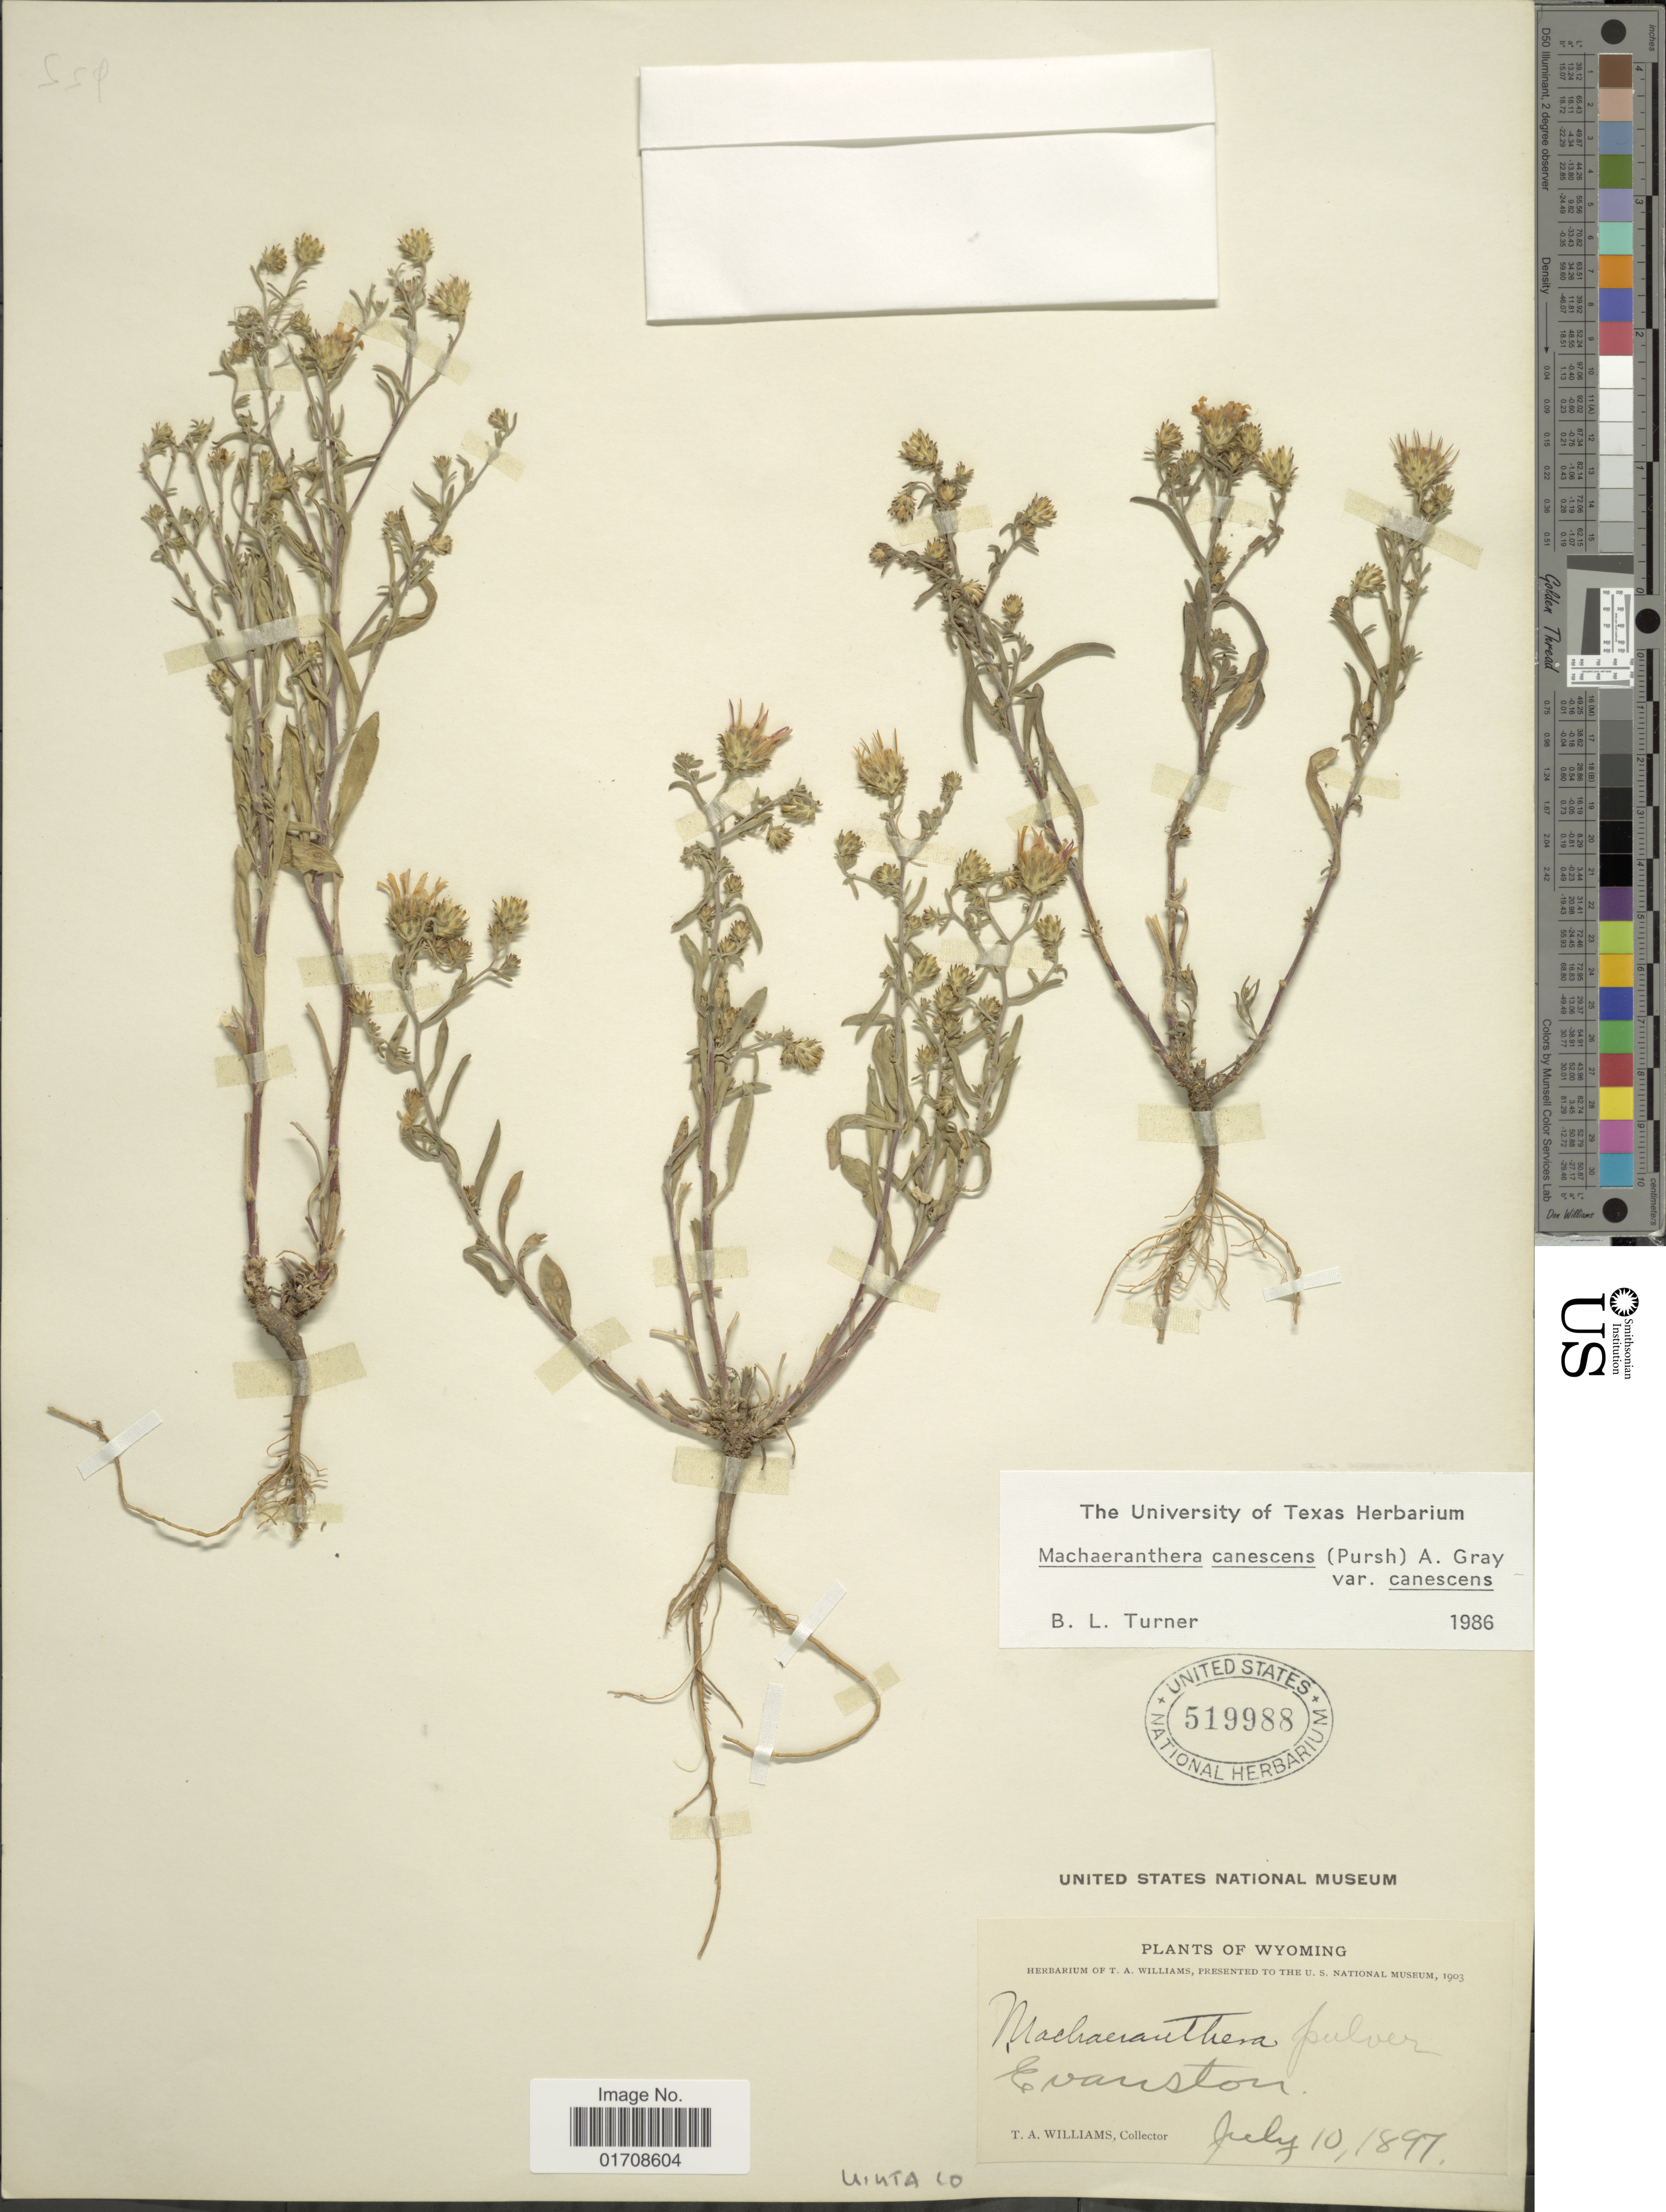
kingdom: Plantae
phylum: Tracheophyta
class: Magnoliopsida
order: Asterales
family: Asteraceae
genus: Machaeranthera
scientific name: Machaeranthera canescens var. canescens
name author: (Pursh) A. Gray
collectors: T. A. Williams (herbarium)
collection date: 1897-07-10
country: United States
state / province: Wyoming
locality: Evanston, Uinta Co.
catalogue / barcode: US 519988